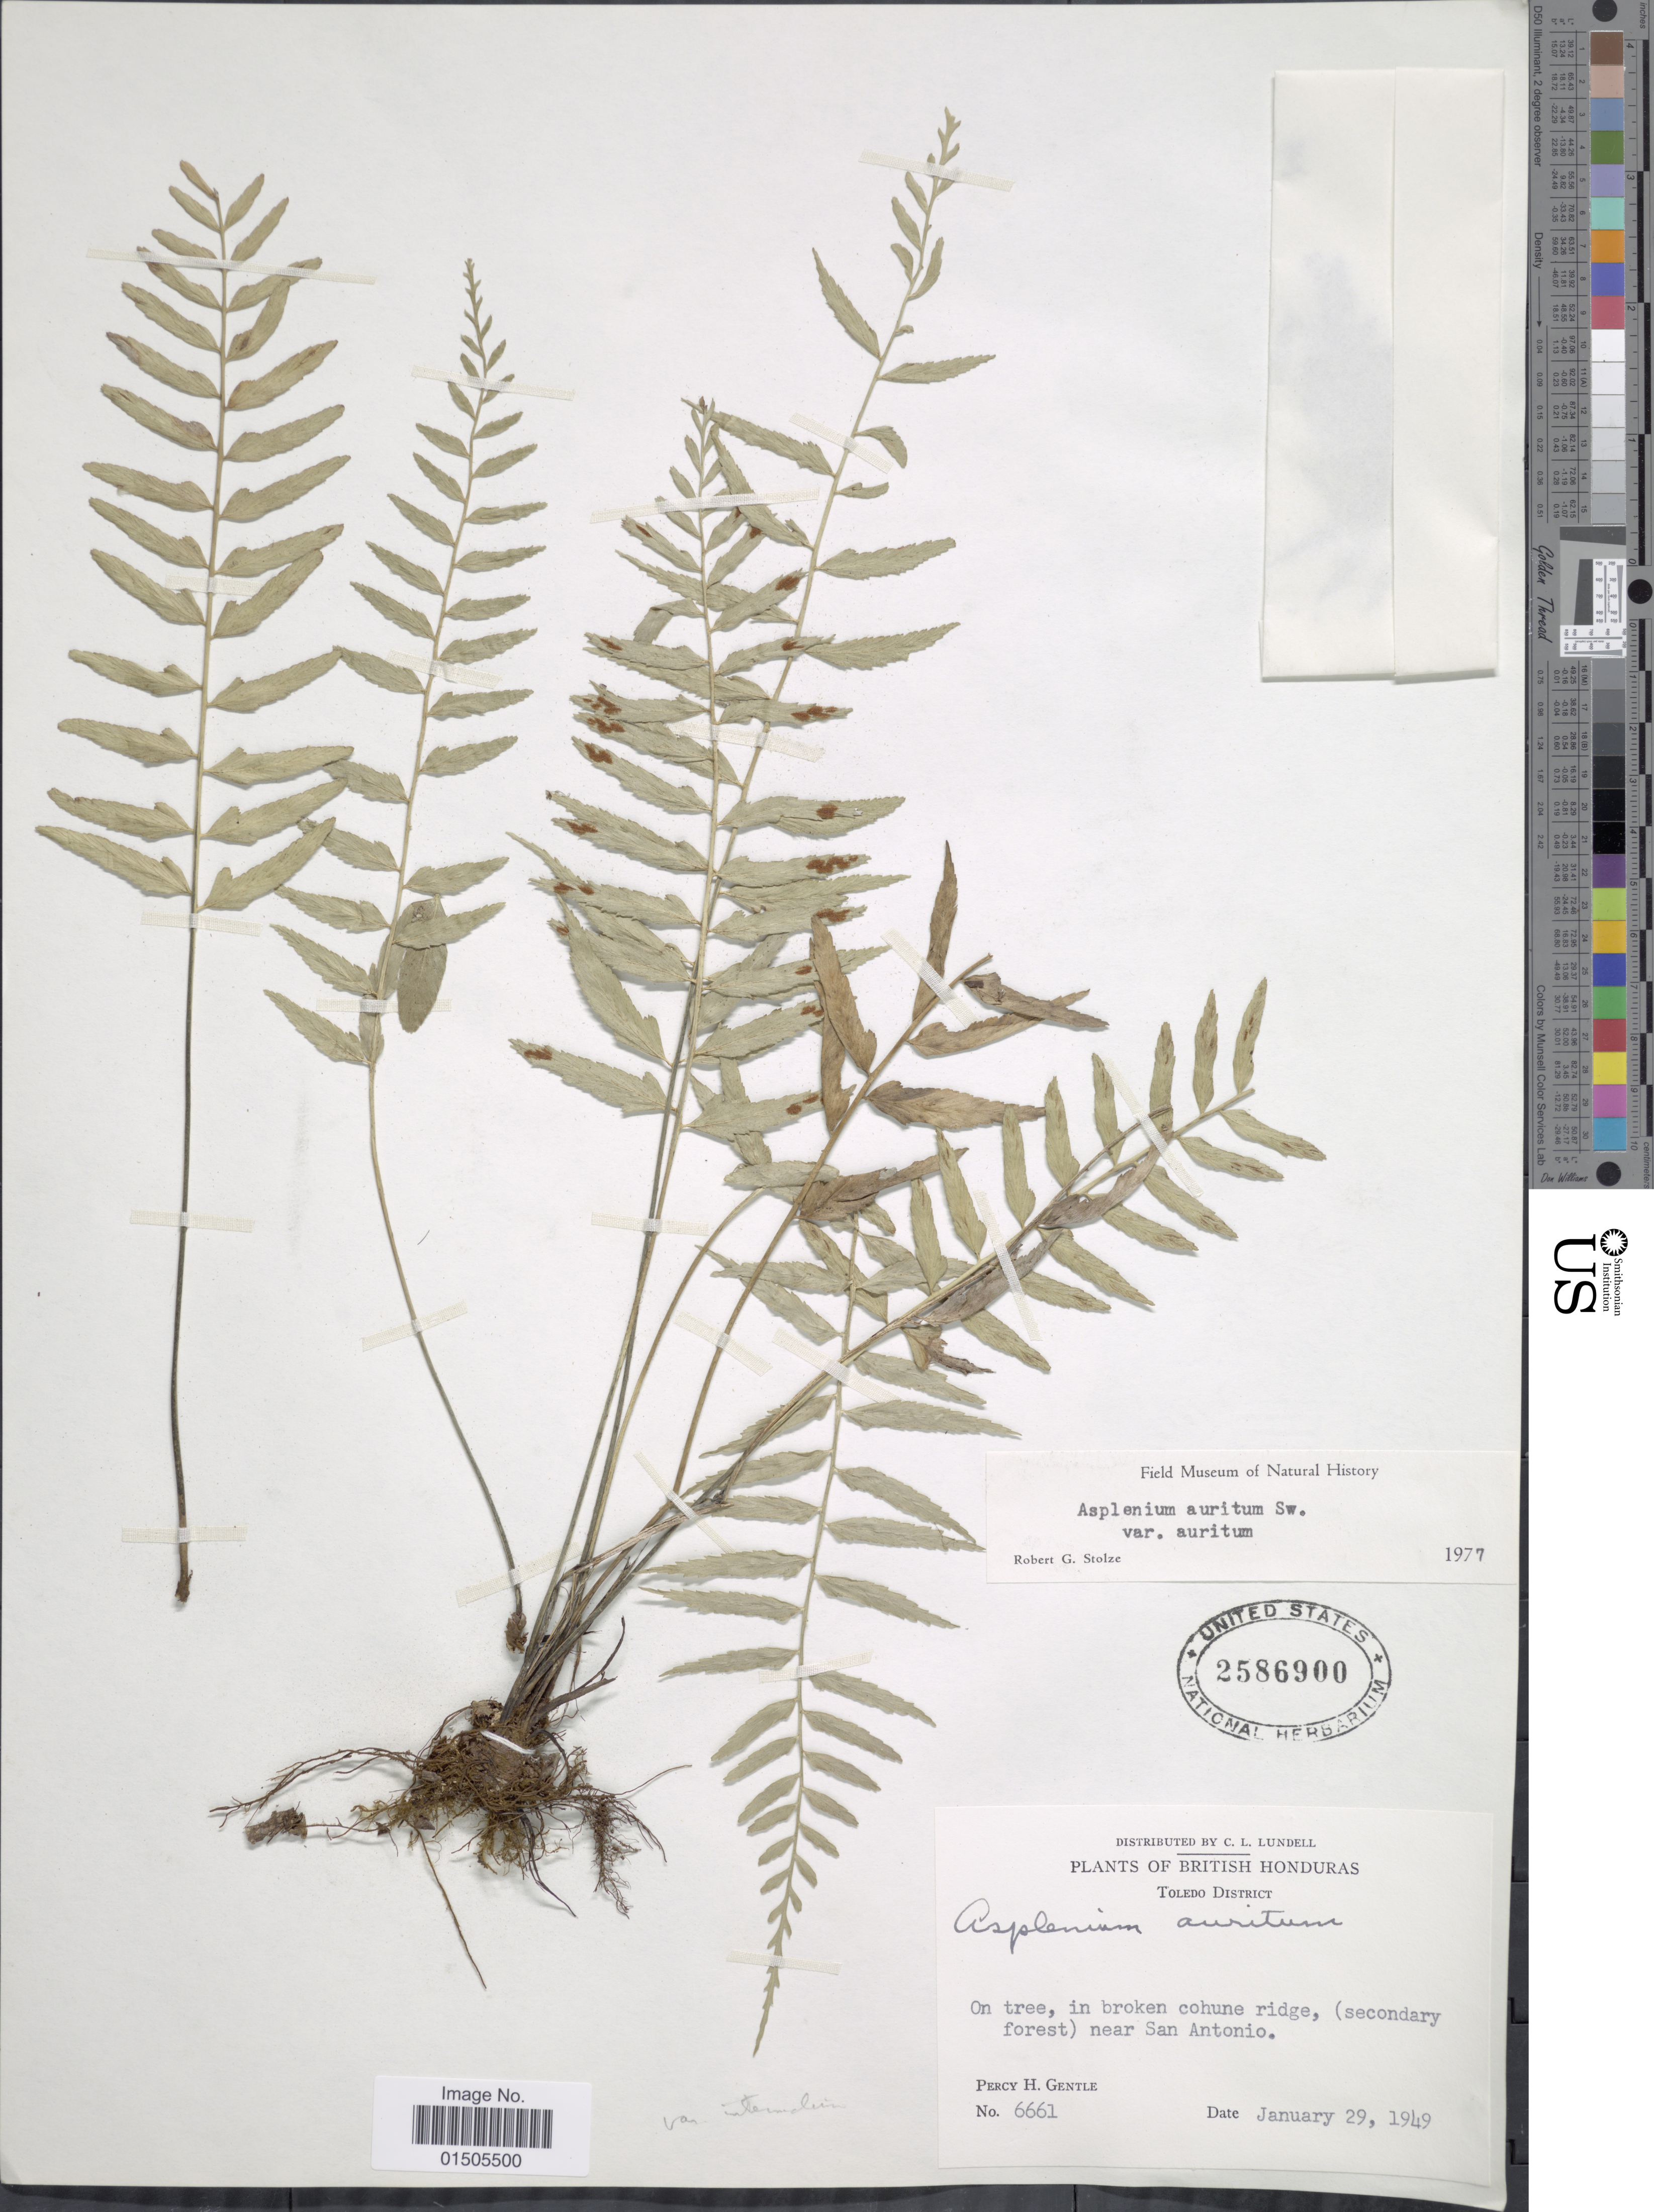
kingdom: Plantae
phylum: Tracheophyta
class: Polypodiopsida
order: Polypodiales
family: Aspleniaceae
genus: Asplenium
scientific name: Asplenium auritum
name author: Sw.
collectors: P. H. Gentle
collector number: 6661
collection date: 1949-01-29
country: Belize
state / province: Toledo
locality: Birtish Honduras, on tree, in broken cohune ridge, (secondary forest) near San Antonio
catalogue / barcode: US 2586900